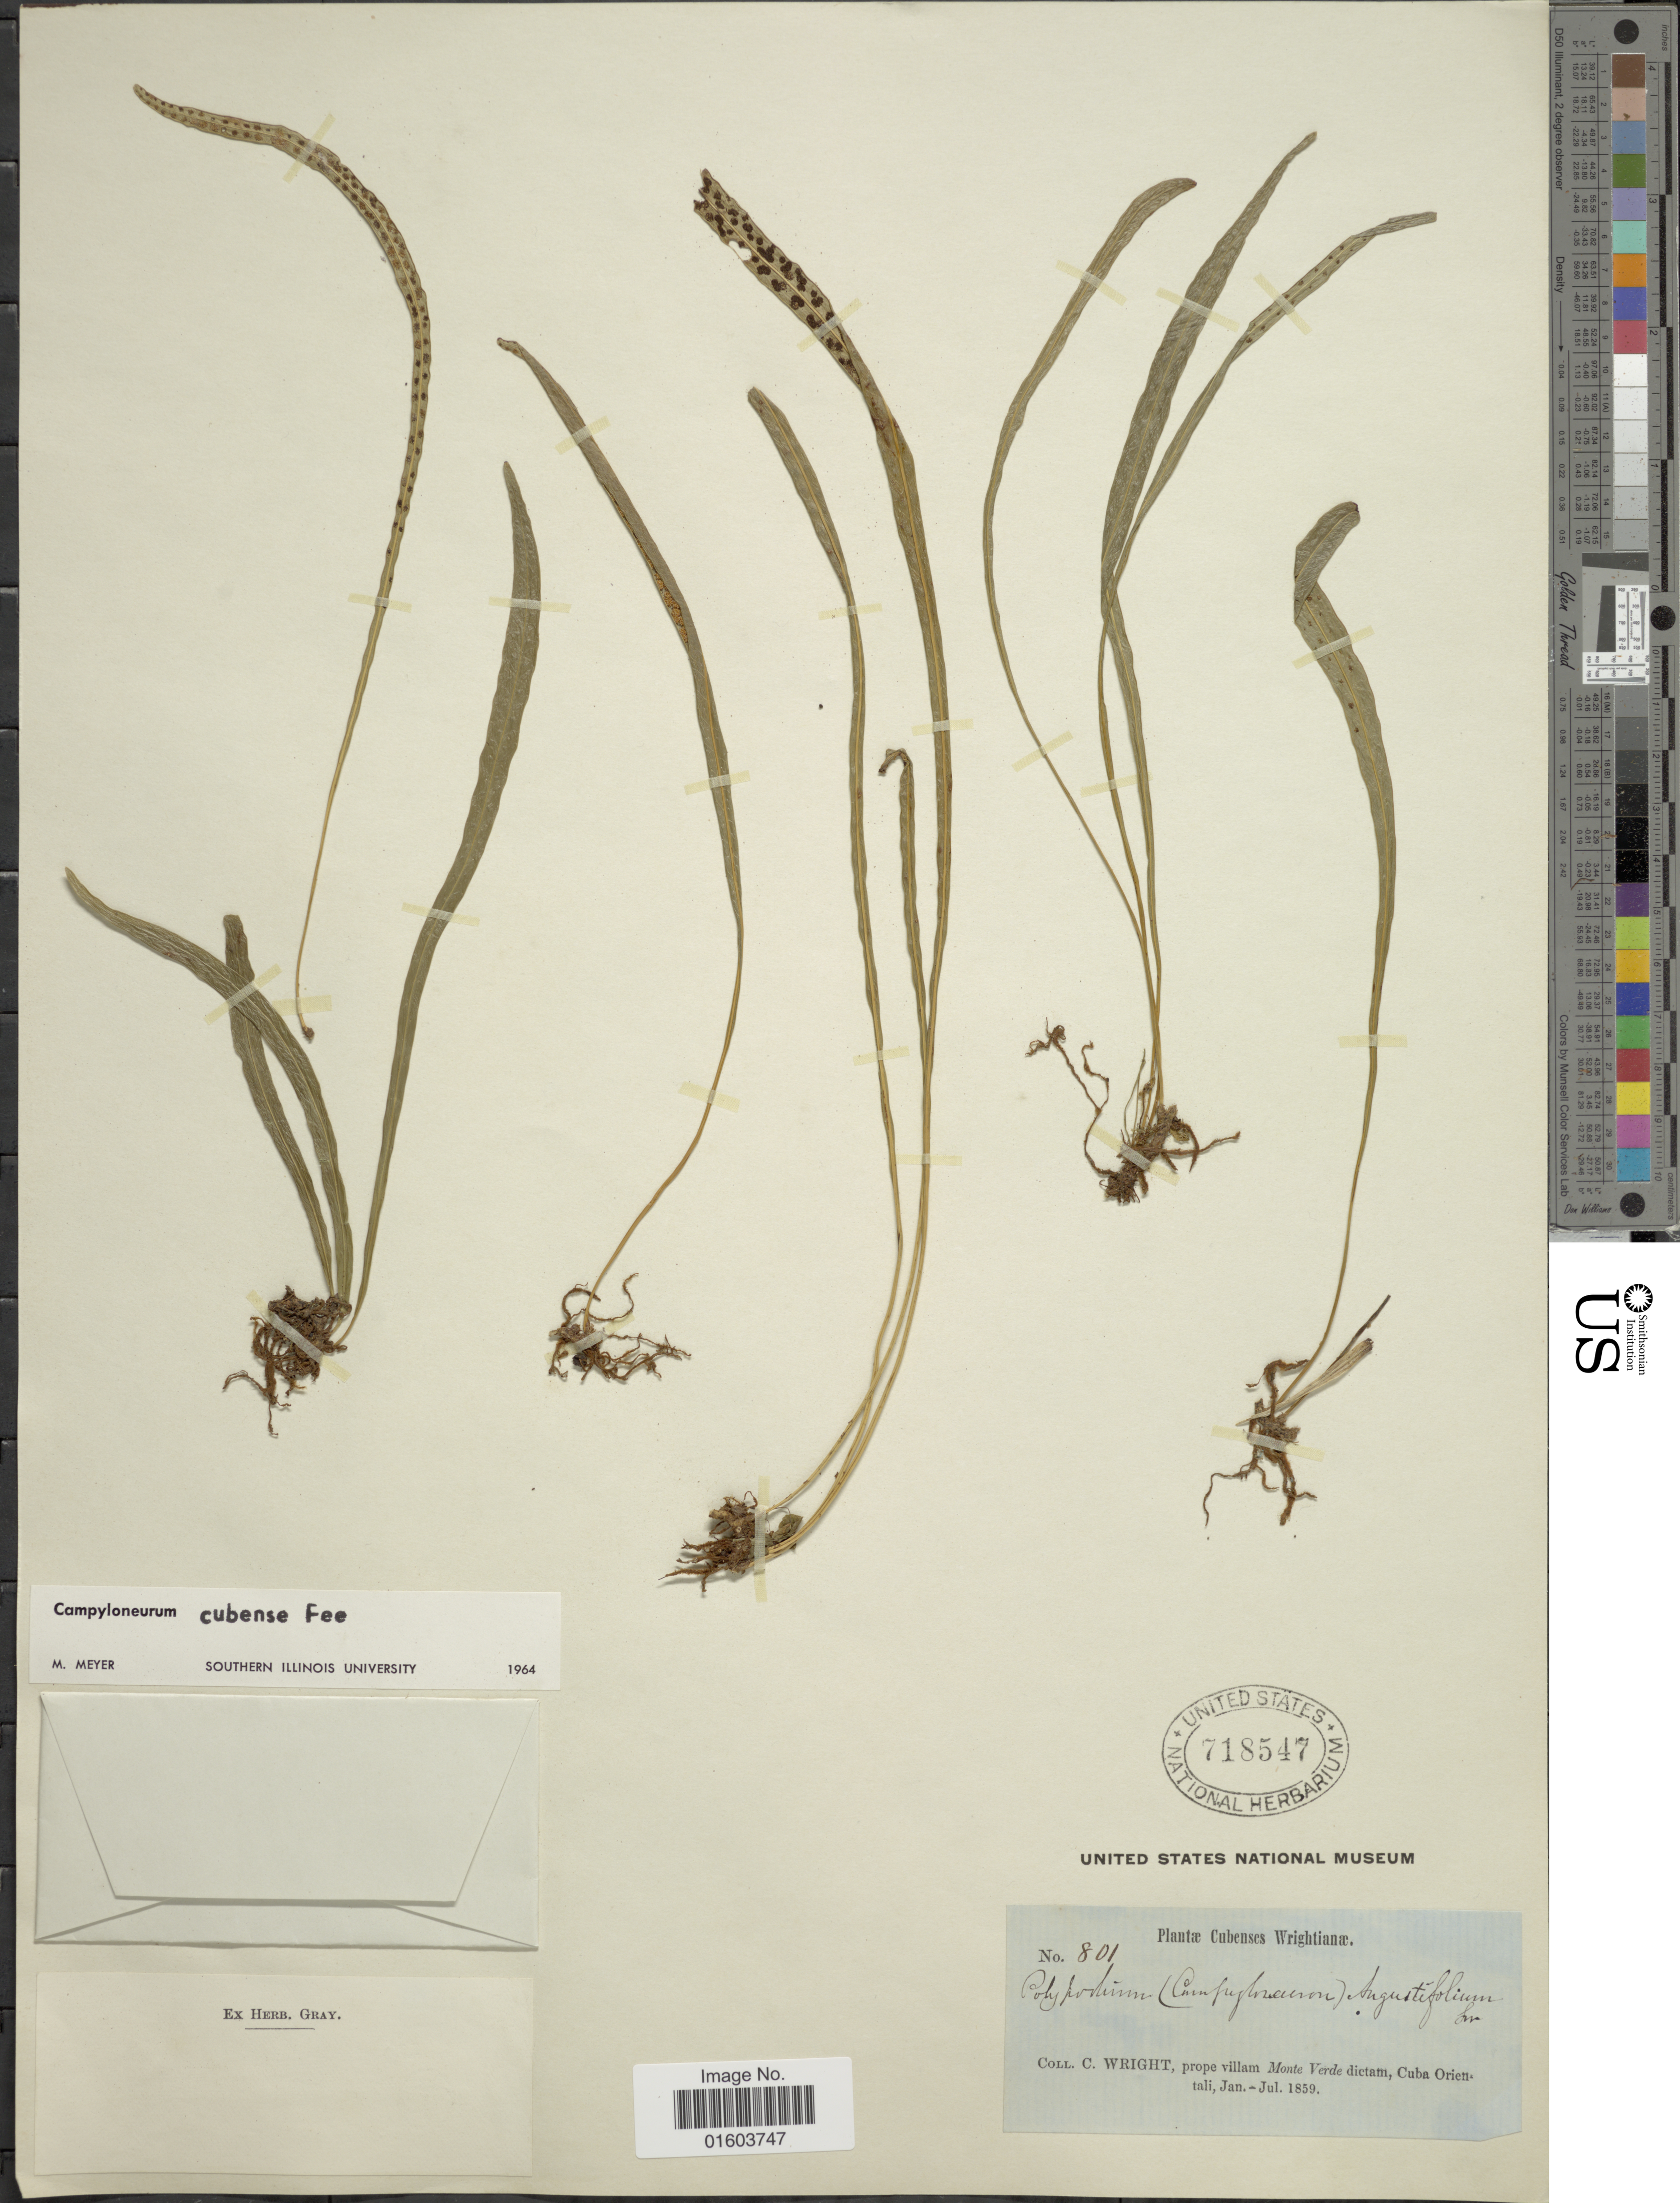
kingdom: Plantae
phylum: Tracheophyta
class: Polypodiopsida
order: Polypodiales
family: Polypodiaceae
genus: Campyloneurum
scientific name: Campyloneurum vexatum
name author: Ching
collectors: C. Wright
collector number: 801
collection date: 1859-01/1859-07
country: Cuba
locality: Cubenses, prope villam Monte Verde dictam, Cuba Orientali.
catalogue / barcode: US 718547